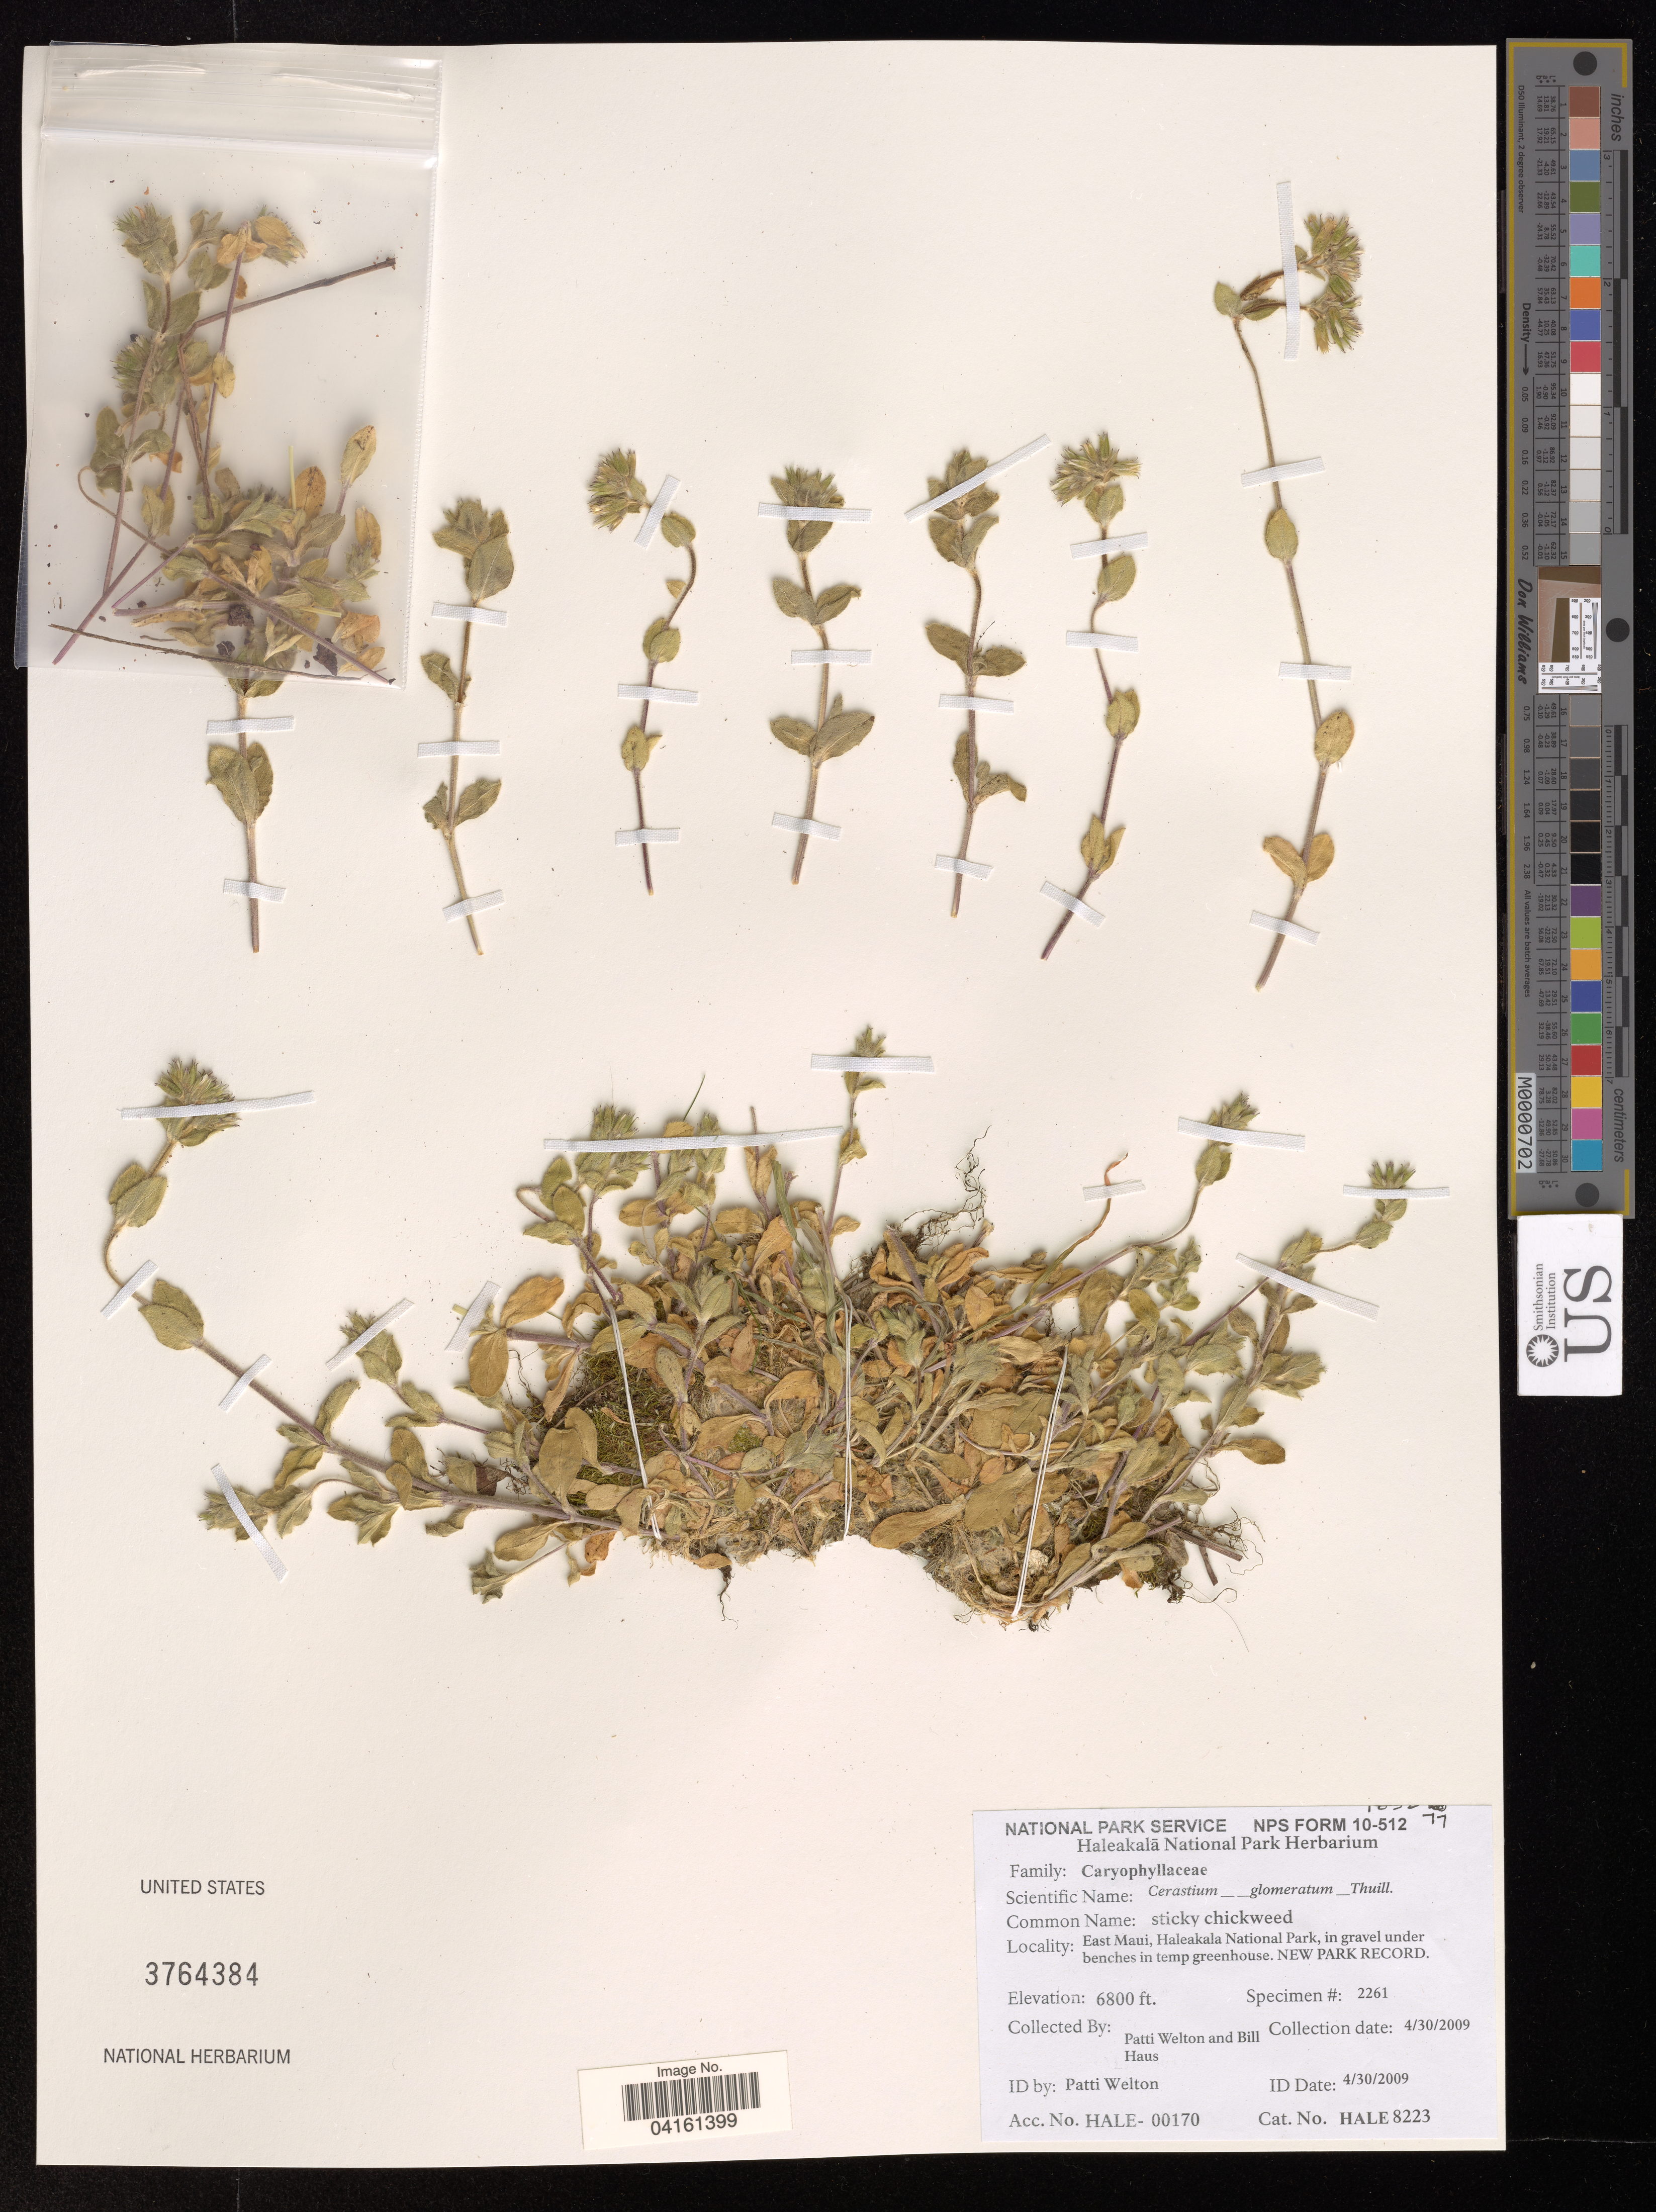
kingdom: Plantae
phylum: Tracheophyta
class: Magnoliopsida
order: Caryophyllales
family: Caryophyllaceae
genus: Cerastium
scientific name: Cerastium glomeratum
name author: Thuill.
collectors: P. Welton & B. Haus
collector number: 2261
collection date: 2009-04-30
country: United States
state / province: Hawaii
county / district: Maui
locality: East Maui, Haleakala National Park, in gravel under benches in temp greenhouse. New Park Record.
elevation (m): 2073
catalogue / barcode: US 3764384